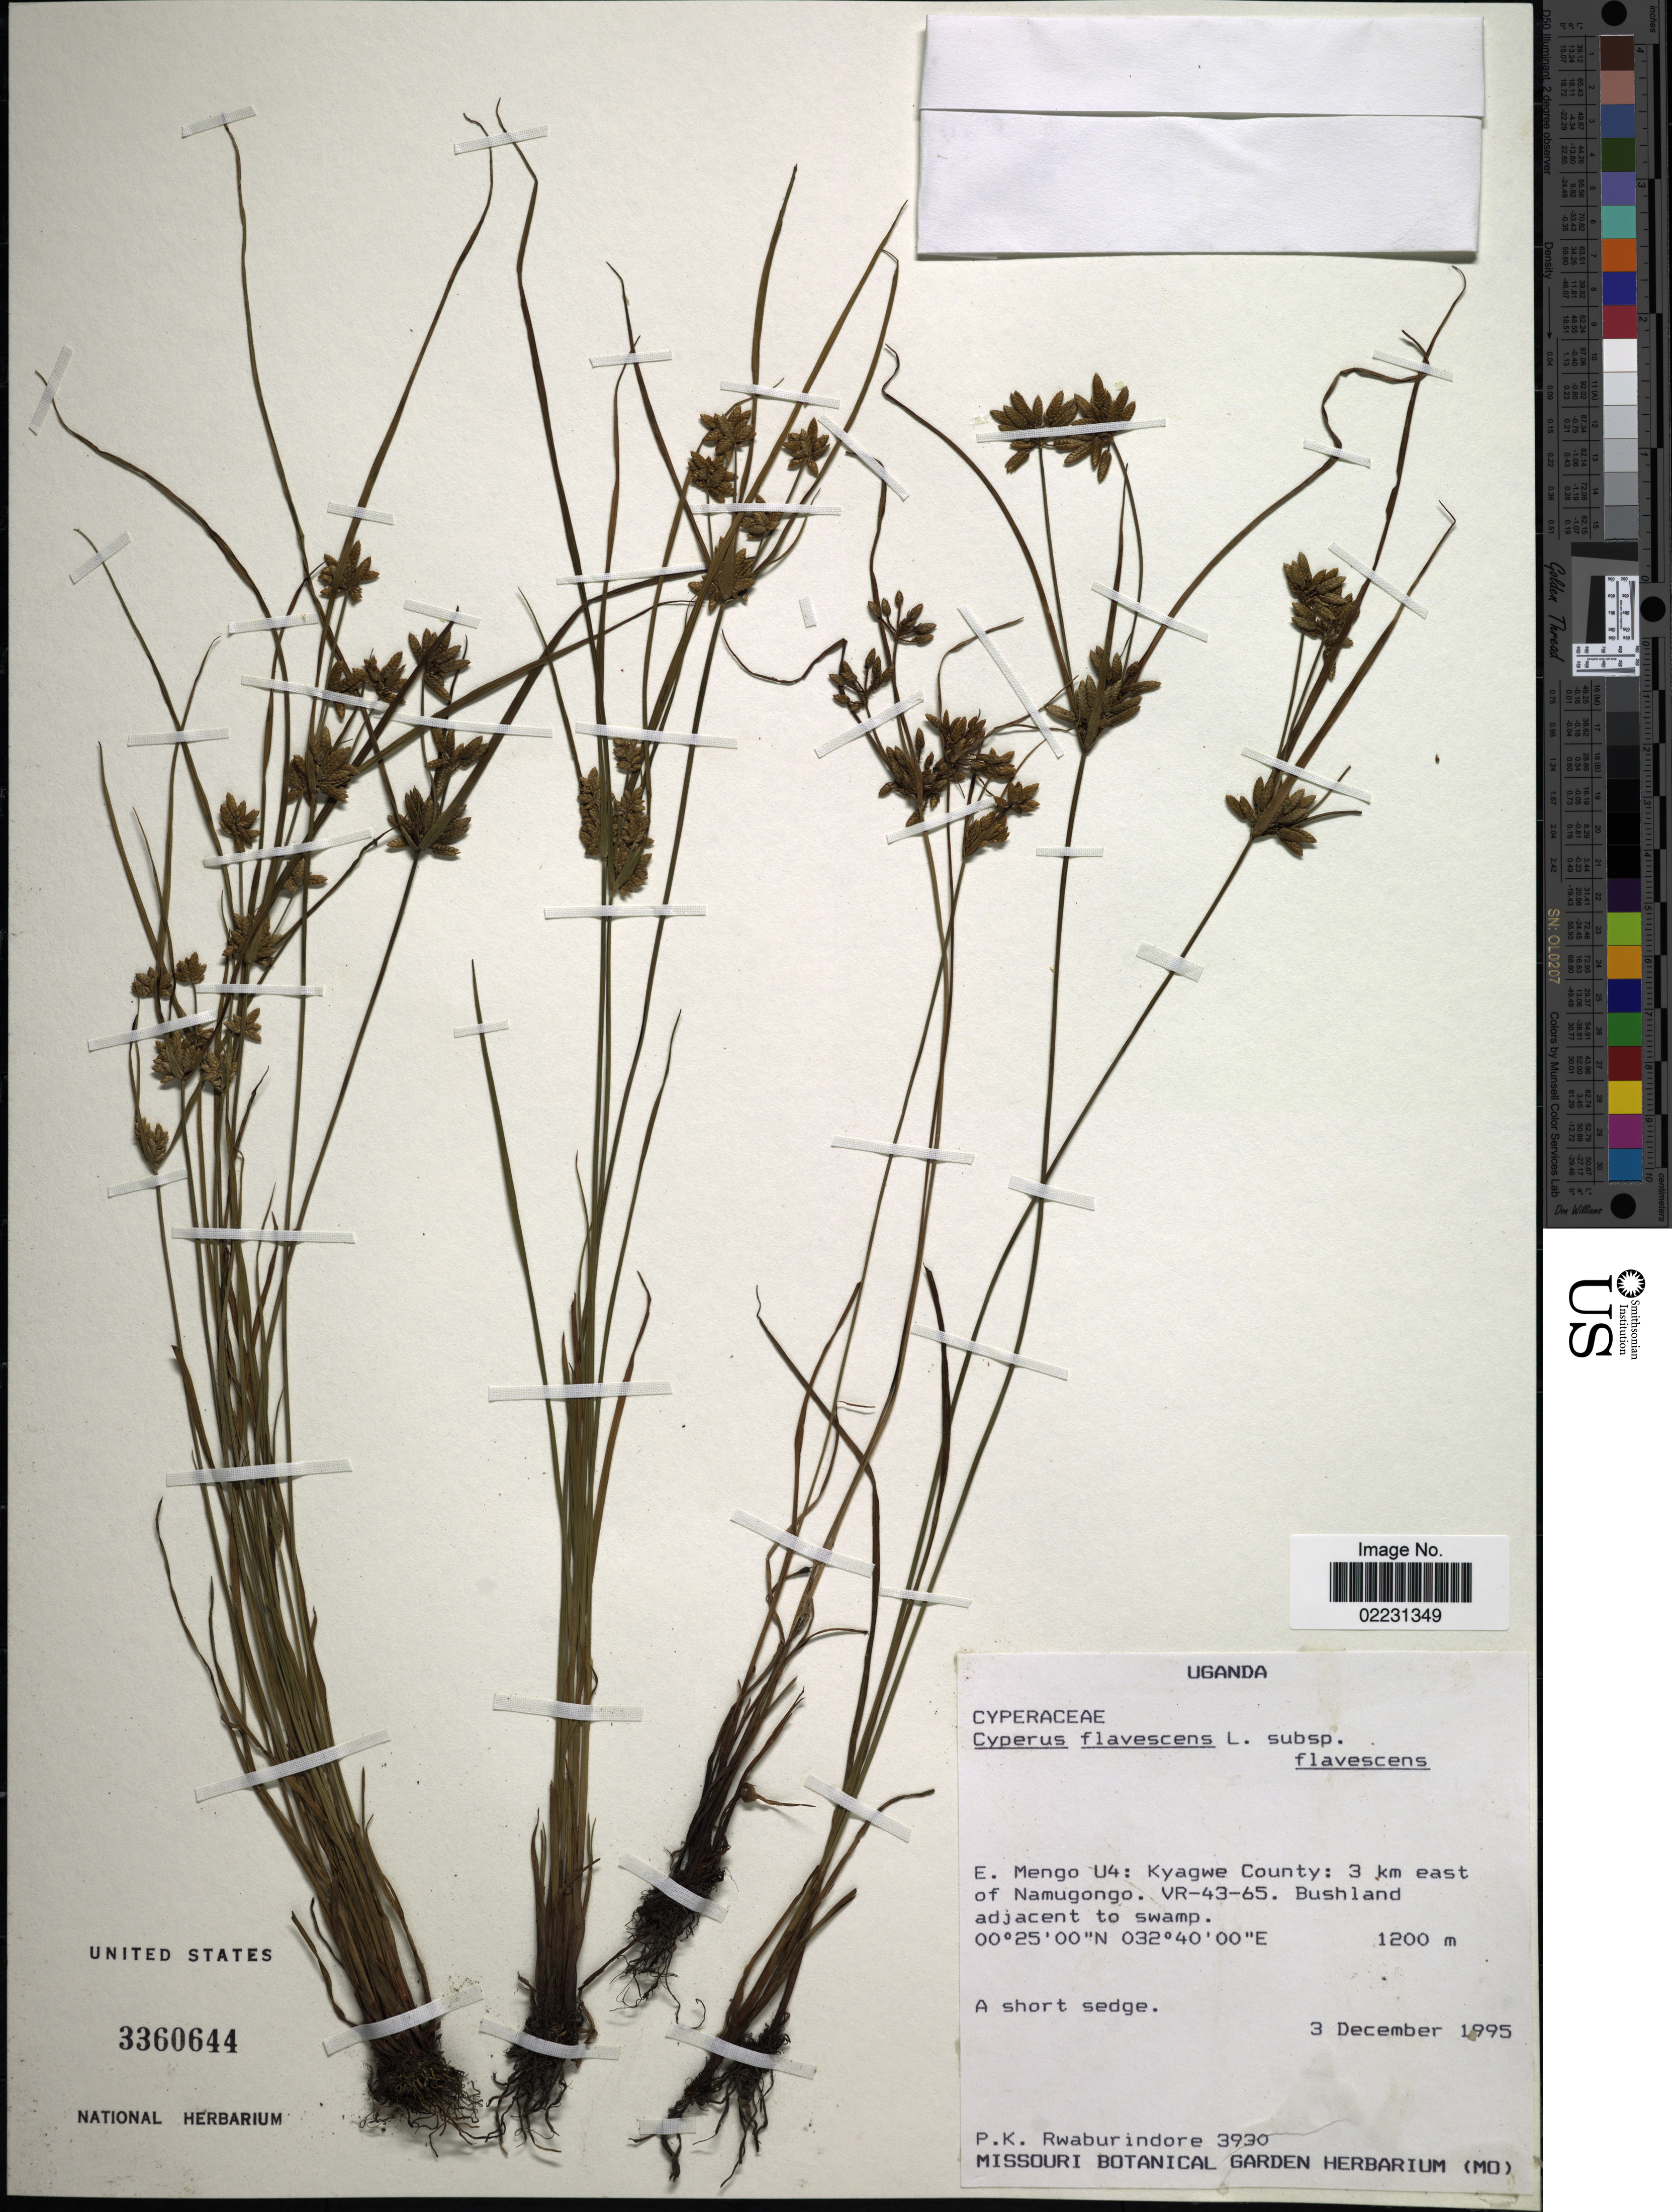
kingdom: Plantae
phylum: Tracheophyta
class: Liliopsida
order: Poales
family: Cyperaceae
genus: Cyperus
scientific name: Cyperus flavescens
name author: L.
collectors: P. Rwaburindore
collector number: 3930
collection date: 1995-12-03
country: Uganda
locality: E. Mengo U4: Kyagwe County: 3 km east of Namugongo. VR-43-65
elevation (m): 1200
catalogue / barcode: US 3360644